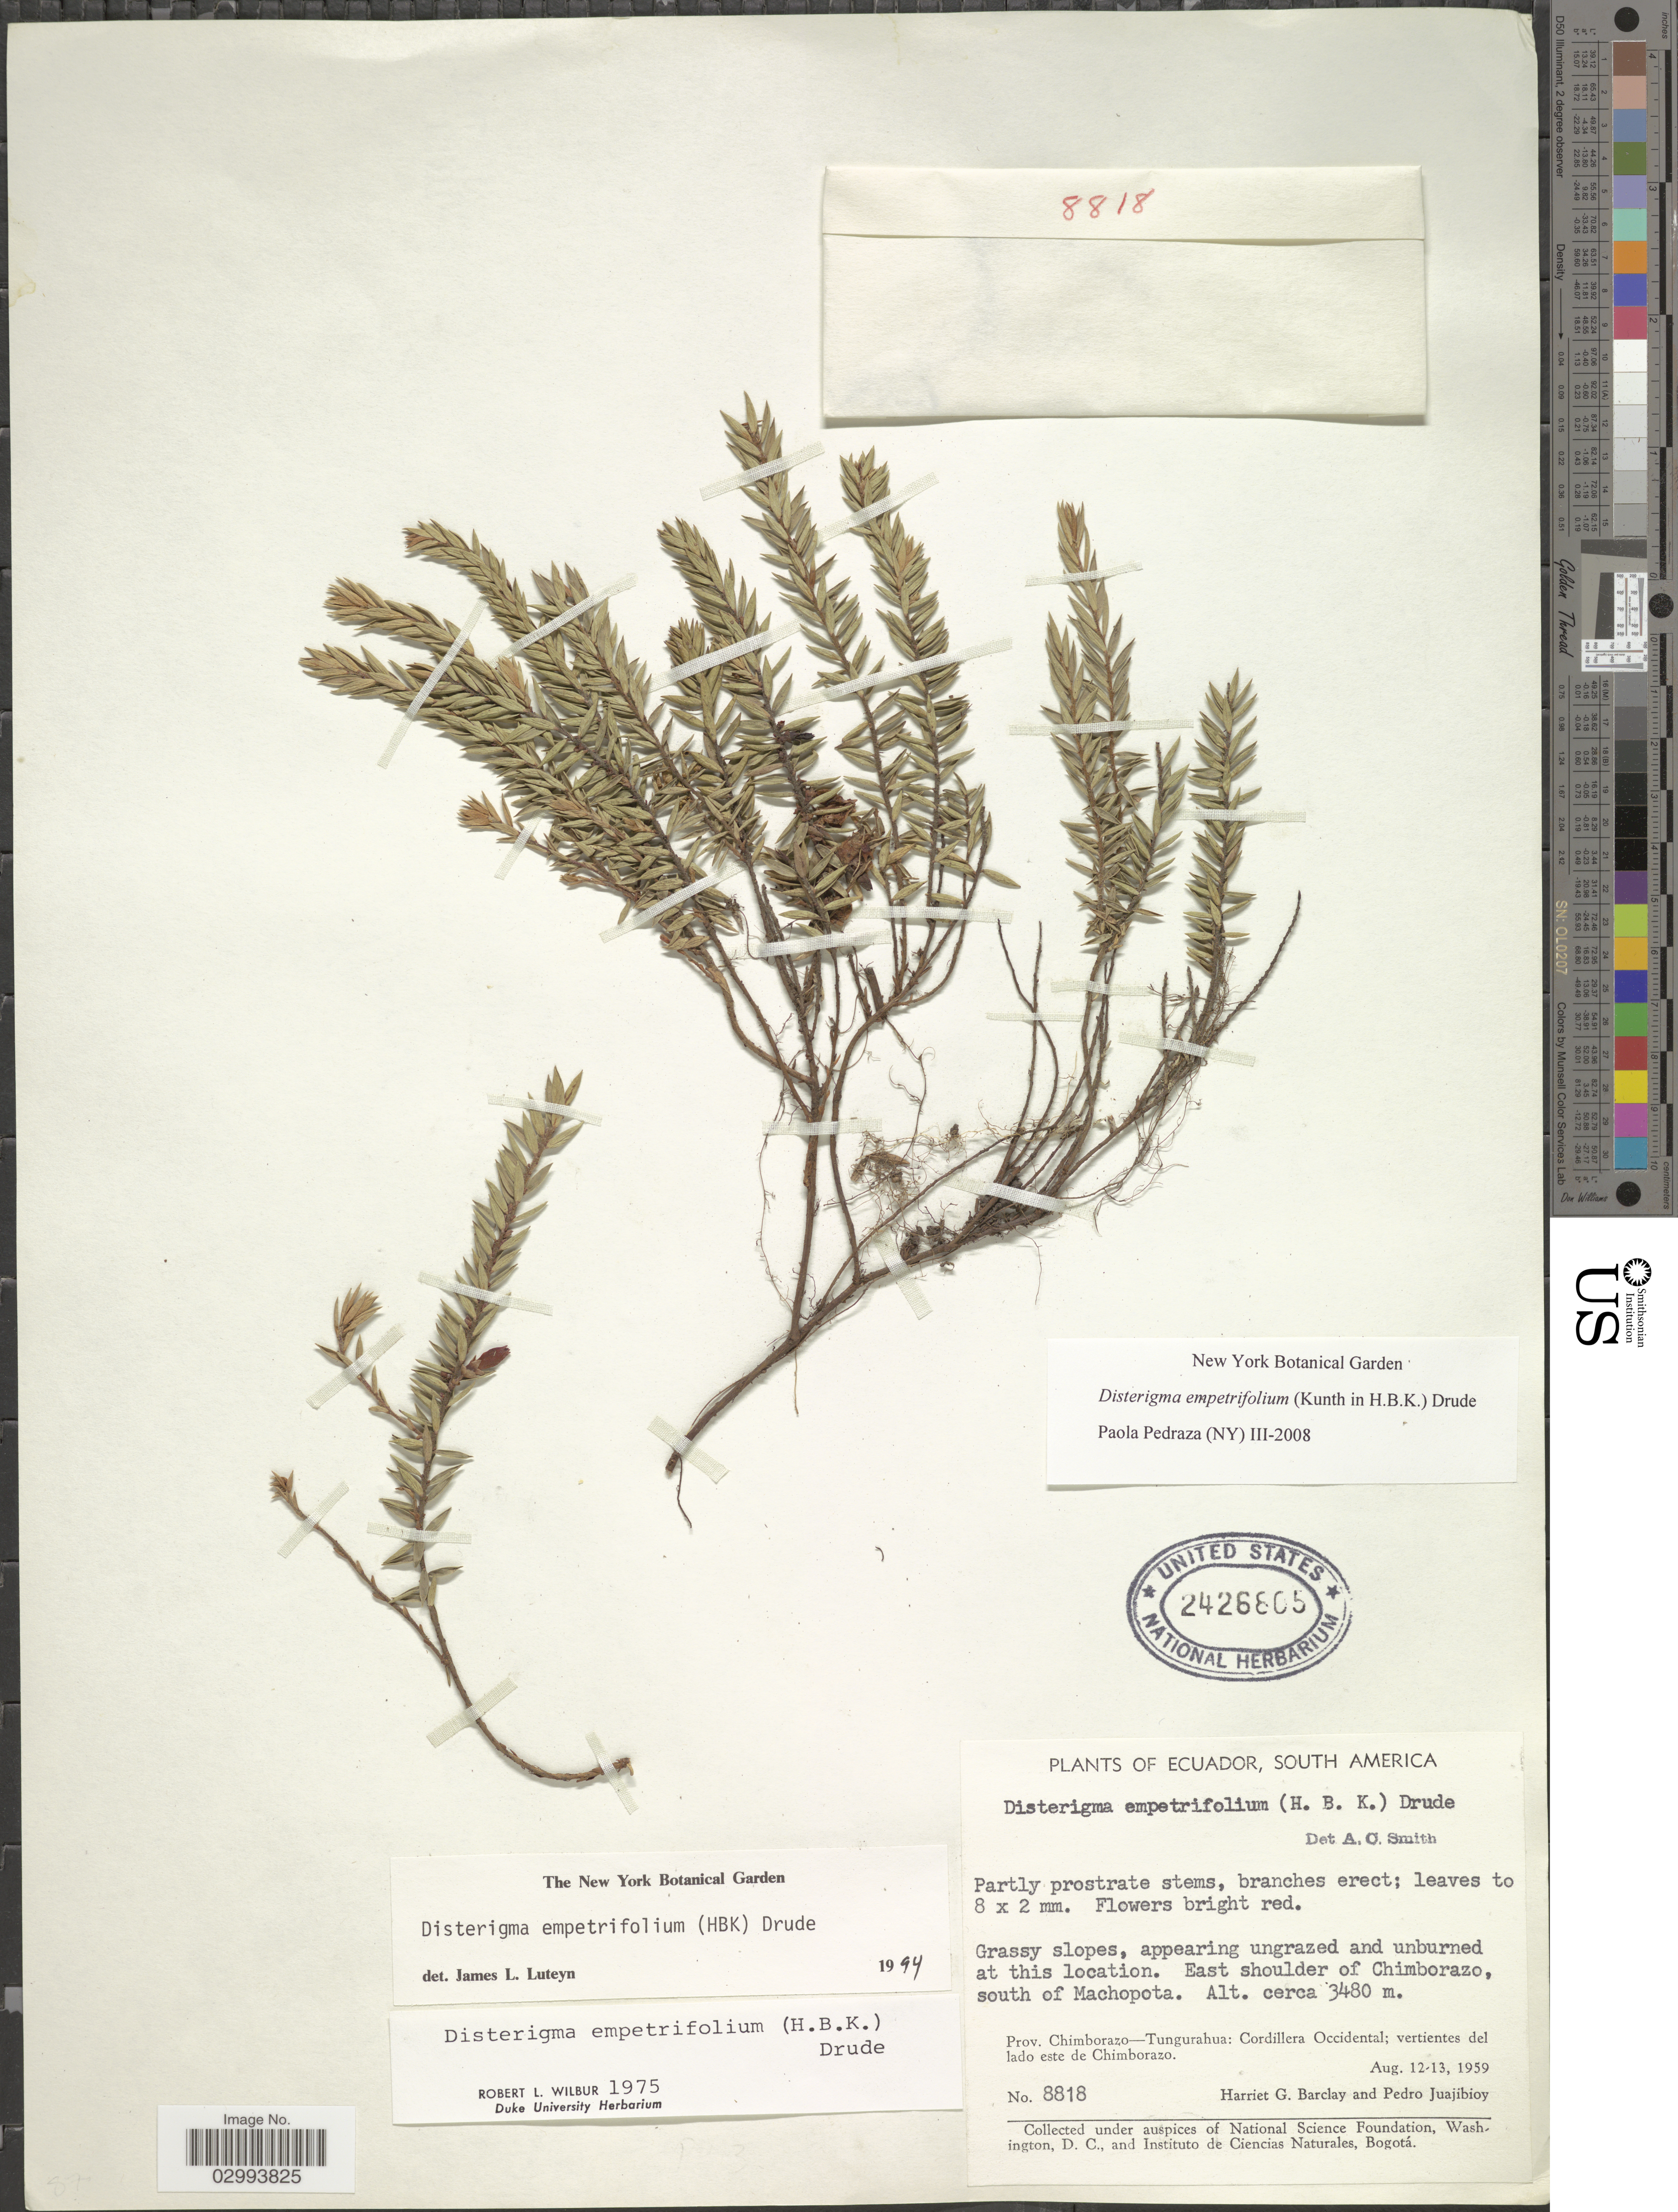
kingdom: Plantae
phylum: Tracheophyta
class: Magnoliopsida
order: Ericales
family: Ericaceae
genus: Disterigma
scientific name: Disterigma empetrifolium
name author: (Kunth) Drude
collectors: H. G. Barclay & P. Juajibioy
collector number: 8818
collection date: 1959-08-12/1959-08-13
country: Ecuador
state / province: Chimborazo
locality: Grassy slopes, appearing ungrazed and unburned at this location. East shoulder of Chimborazo, south of Machopota. Prov. Chimborazo-Tungurahua: Cordillera Occidental; vertientes del lado este de Chimborazo.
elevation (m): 3480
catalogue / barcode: US 2426805